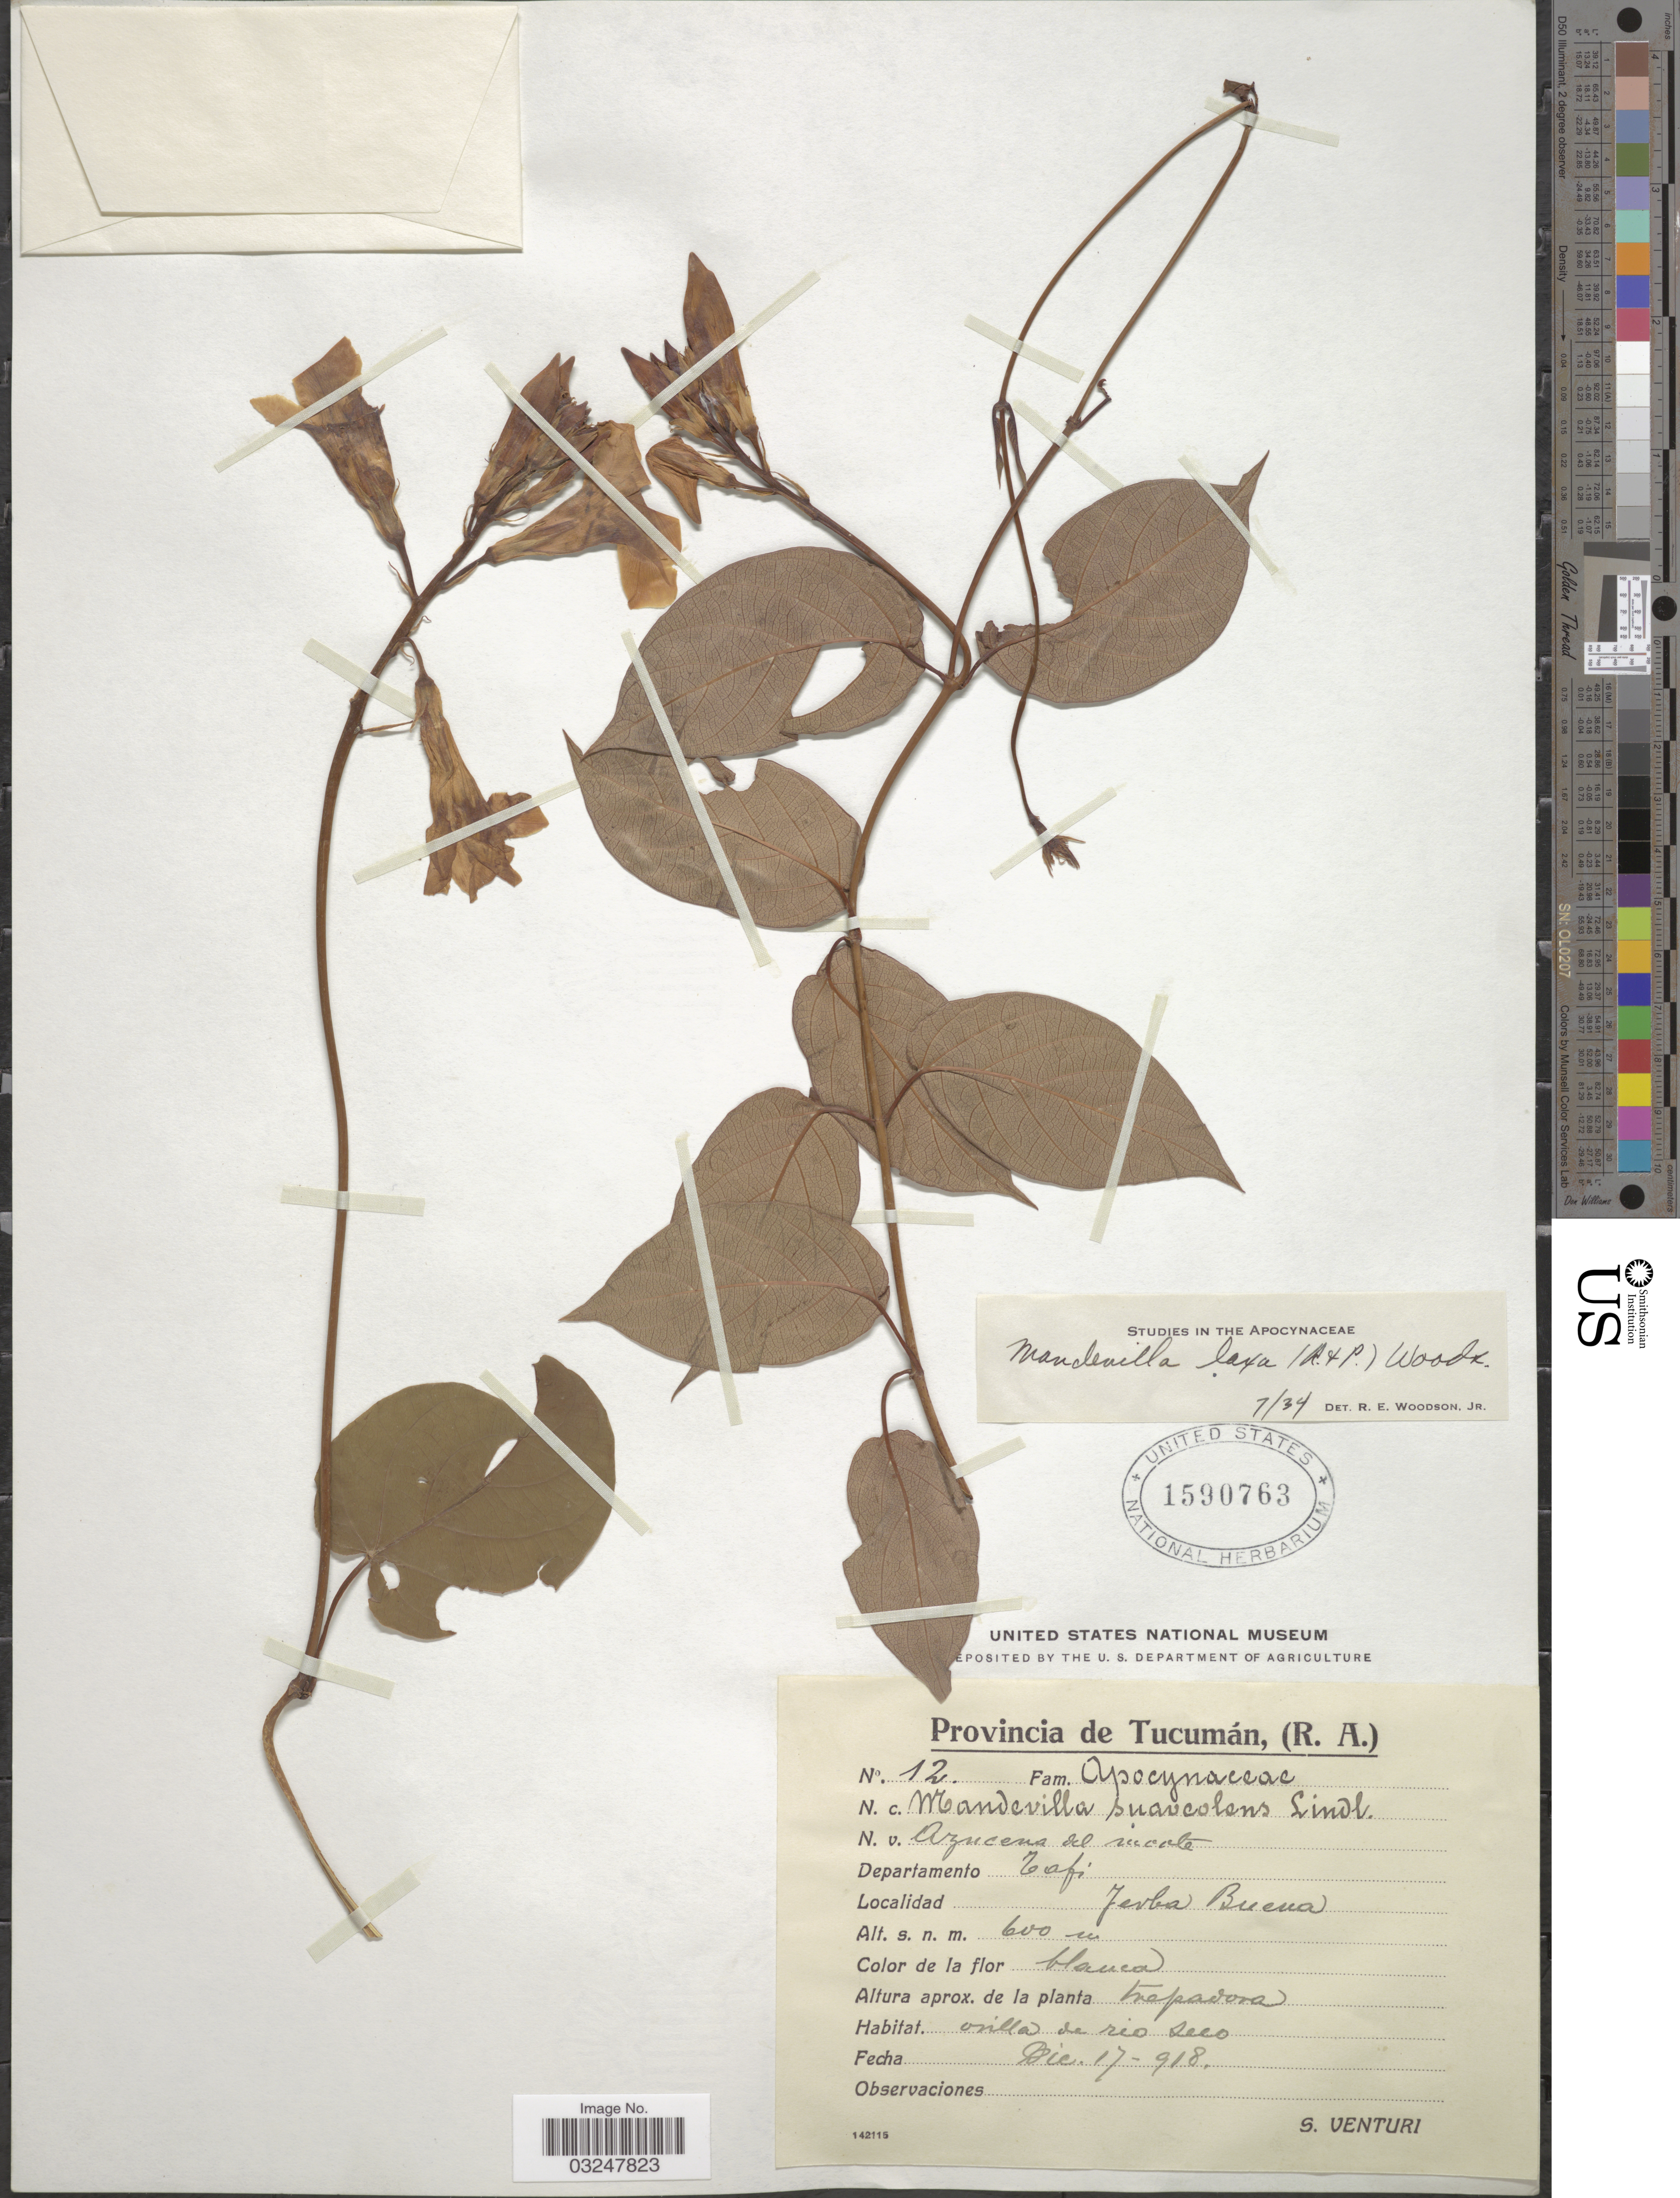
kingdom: Plantae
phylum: Tracheophyta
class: Magnoliopsida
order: Gentianales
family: Apocynaceae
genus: Mandevilla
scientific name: Mandevilla laxa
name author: (Ruiz & Pav.) J. Woodson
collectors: S. Venturi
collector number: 12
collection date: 1918-12-17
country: Argentina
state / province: Tucuman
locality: Provincia de Tucumán, (R.A.), Departamento Tafi, Yerba Buena.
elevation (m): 600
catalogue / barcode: US 1590763